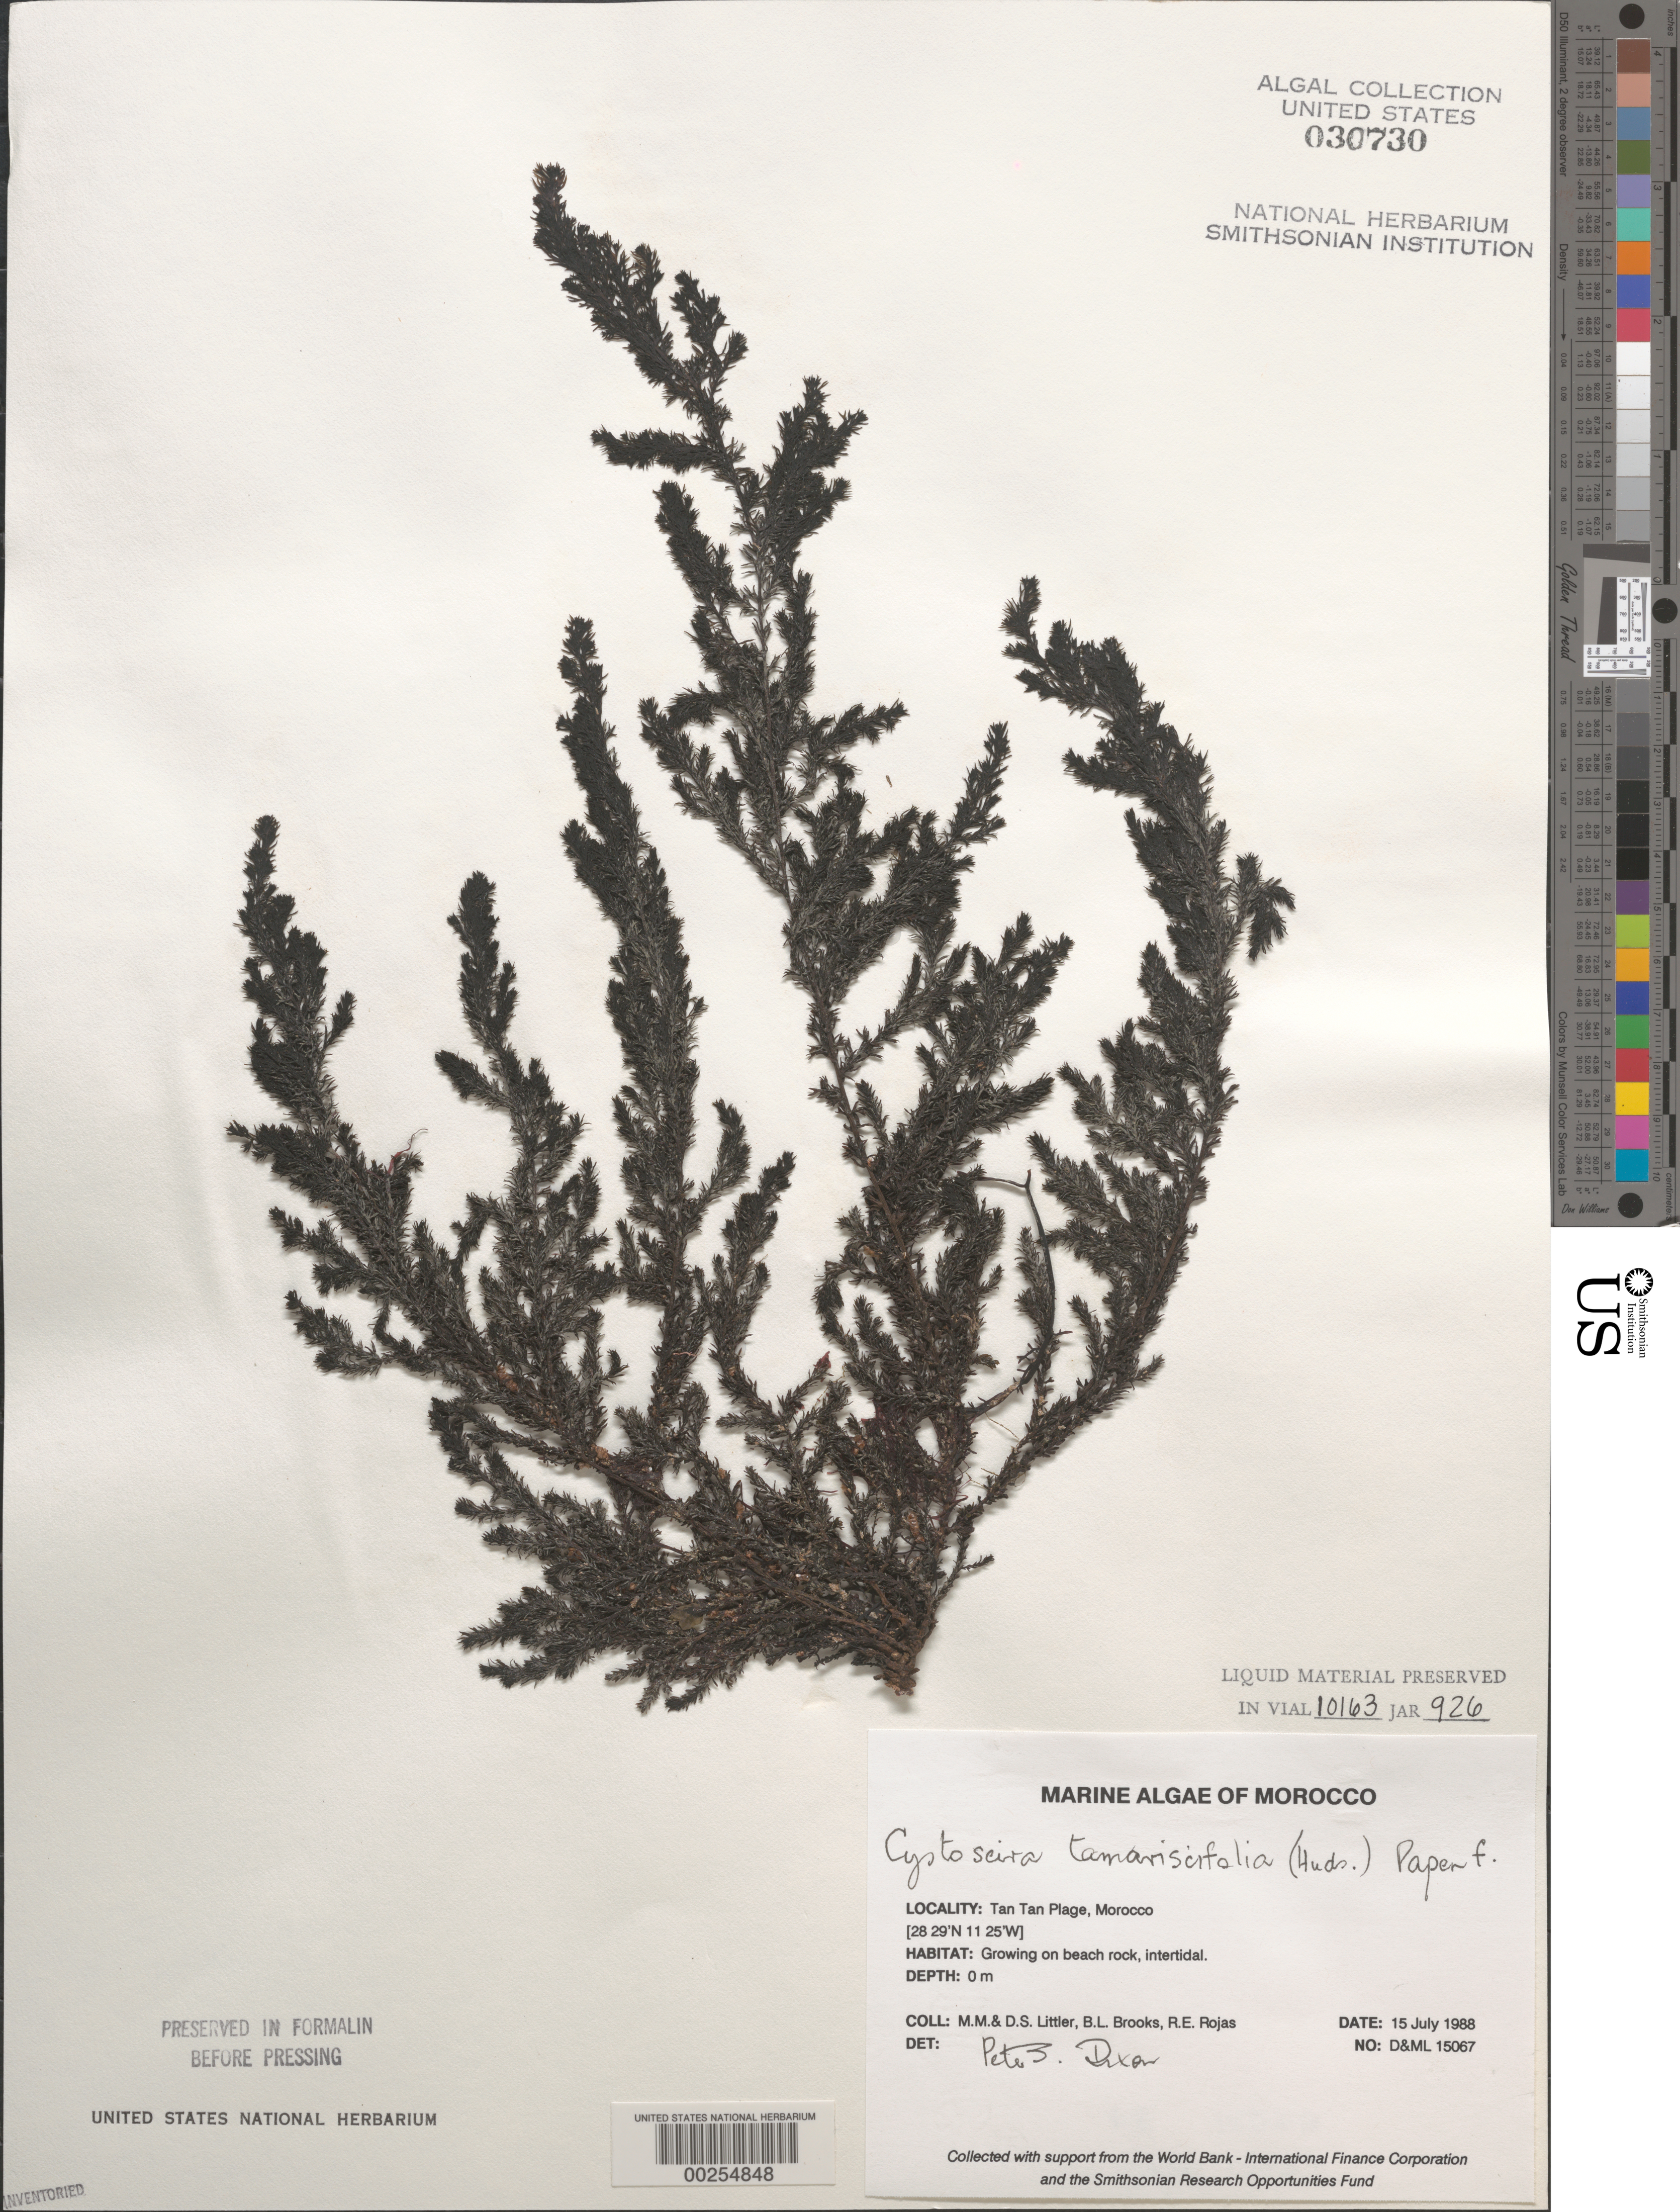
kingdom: Chromista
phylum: Ochrophyta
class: Phaeophyceae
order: Fucales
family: Sargassaceae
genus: Cystoseira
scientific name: Cystoseira tamariscifolia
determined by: Dixon, P. S.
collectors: M. M. Littler, D. S. Littler, B. Brooks & R. Rojas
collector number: D&ML 15067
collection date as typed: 15 Jul 1988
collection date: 1988-07-15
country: Morocco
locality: Tan Tan Plage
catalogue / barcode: US 30730